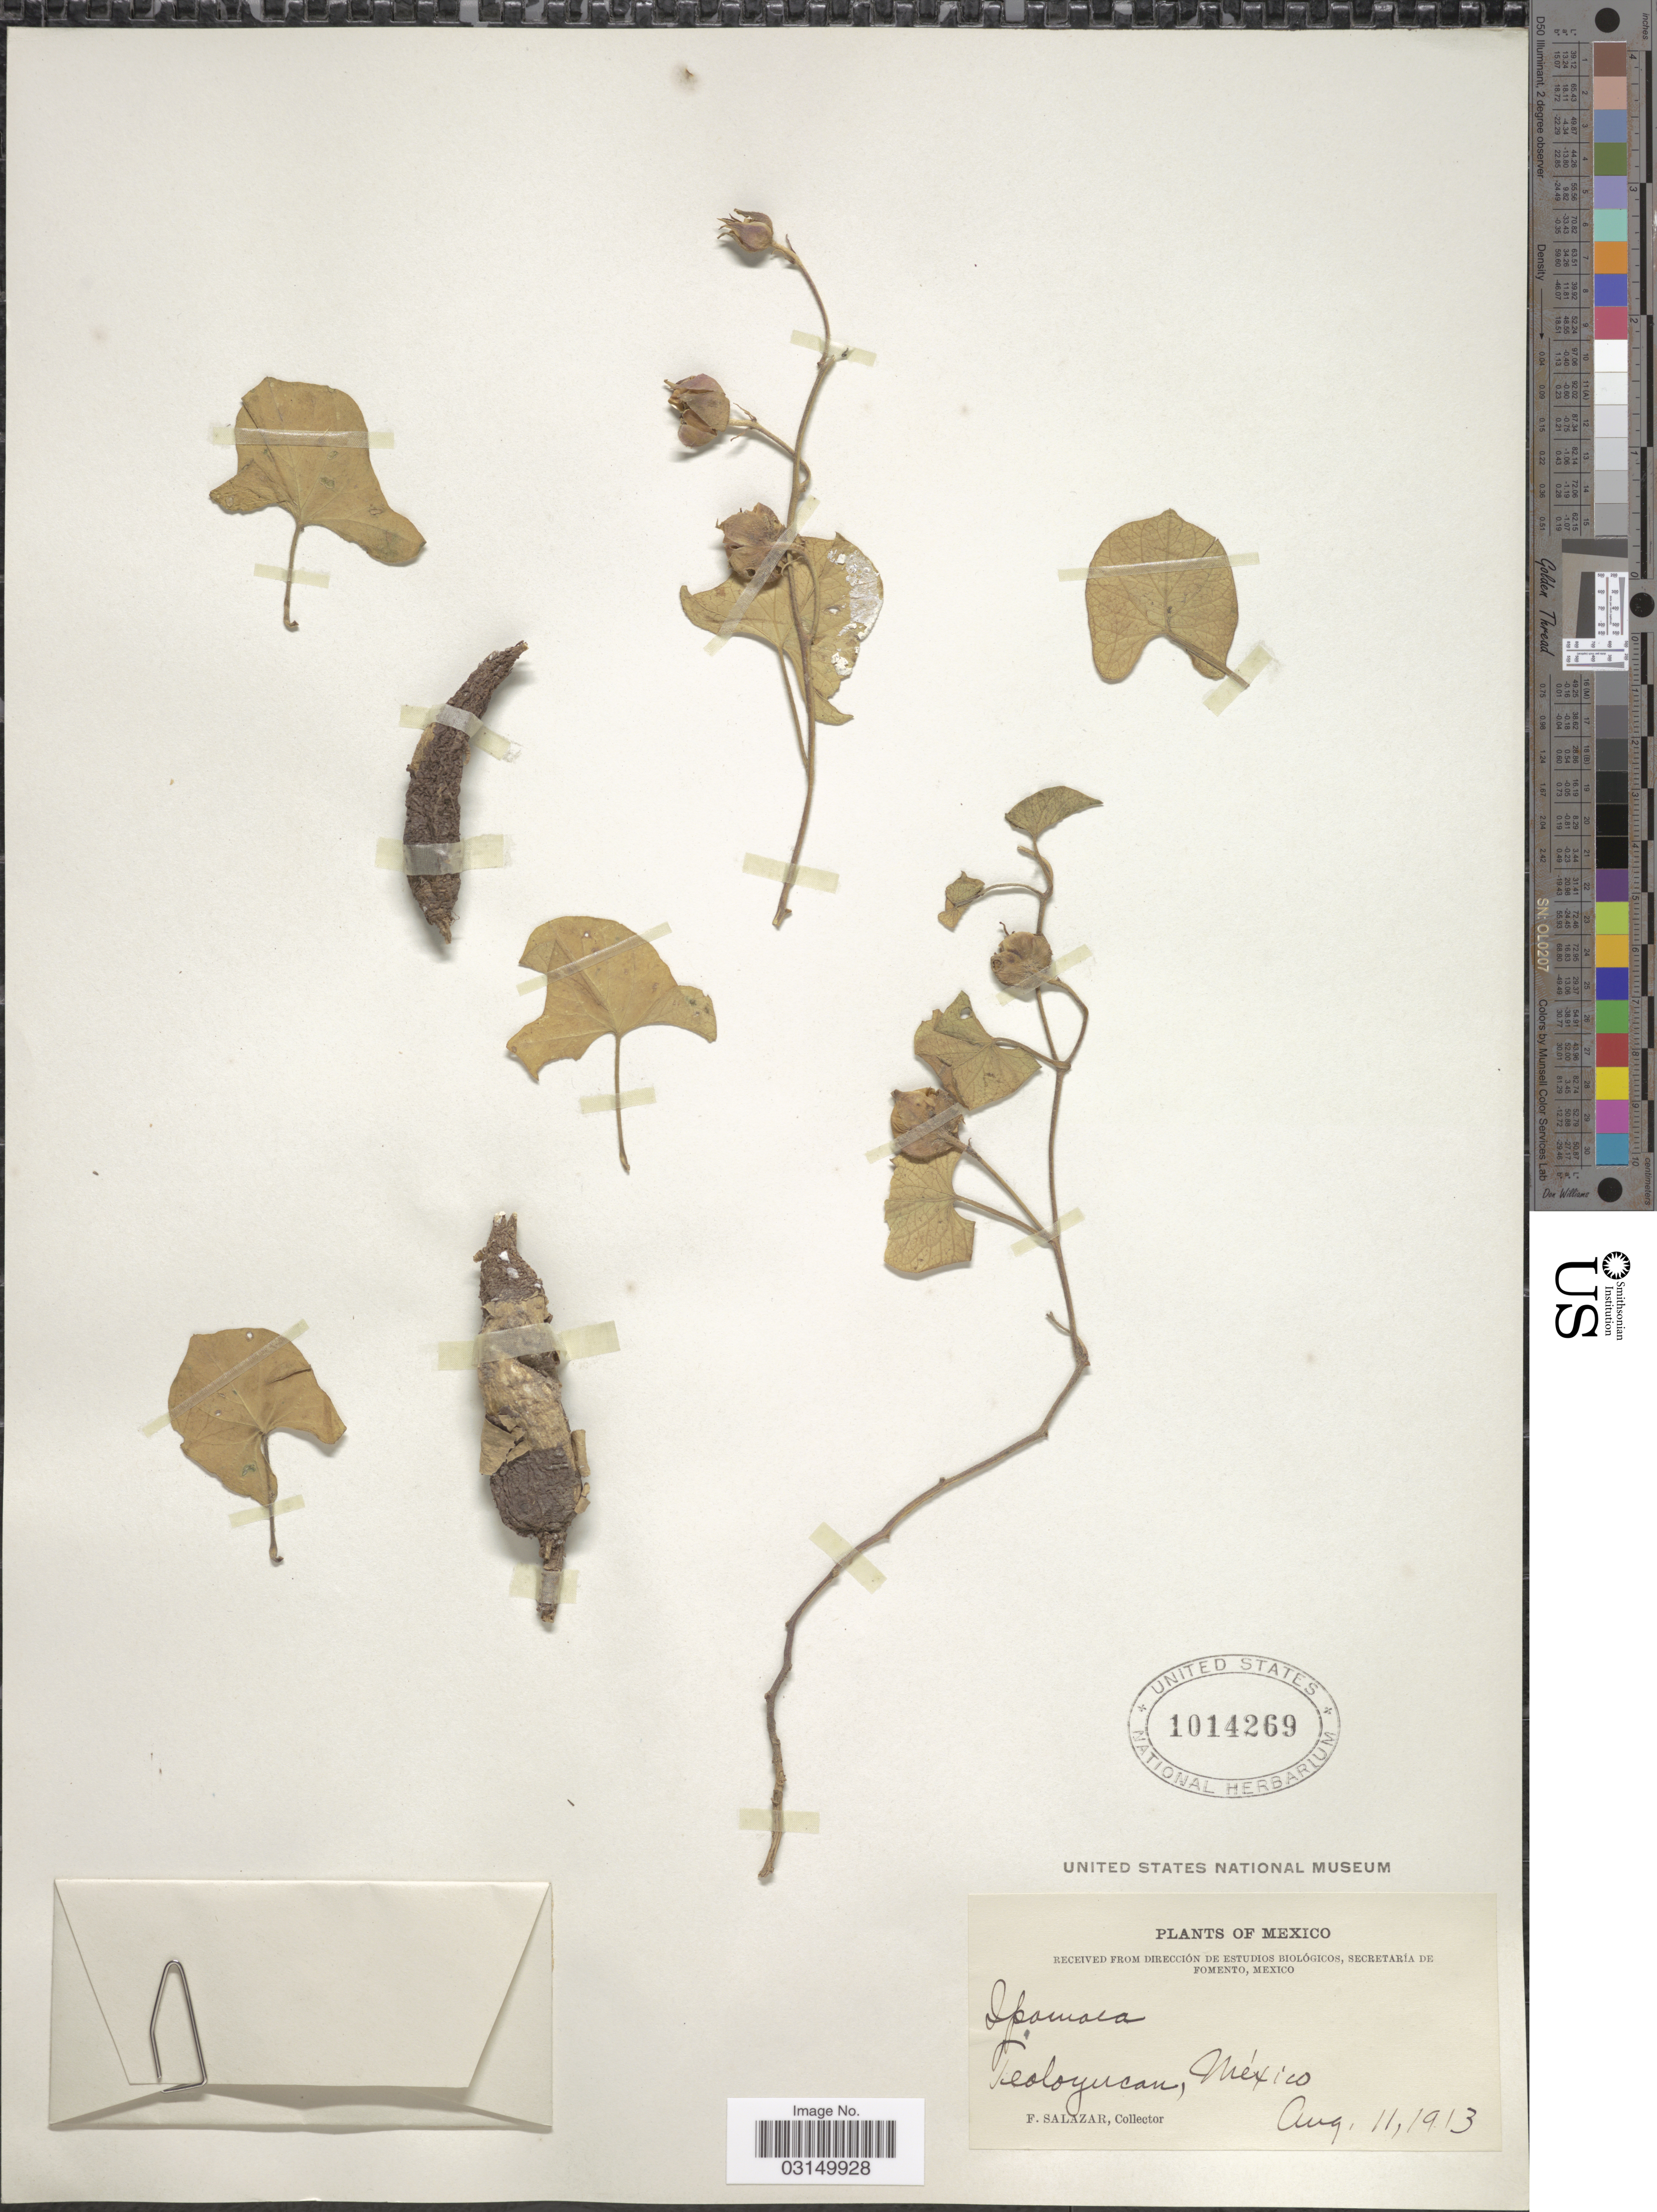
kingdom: Plantae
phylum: Tracheophyta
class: Magnoliopsida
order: Solanales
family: Convolvulaceae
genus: Ipomoea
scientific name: Ipomoea delphinifolia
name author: M. Martens & Galeotti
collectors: F. Salazar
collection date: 1913-08-11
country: Mexico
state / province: México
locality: Teoloyucan.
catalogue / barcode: US 1014269